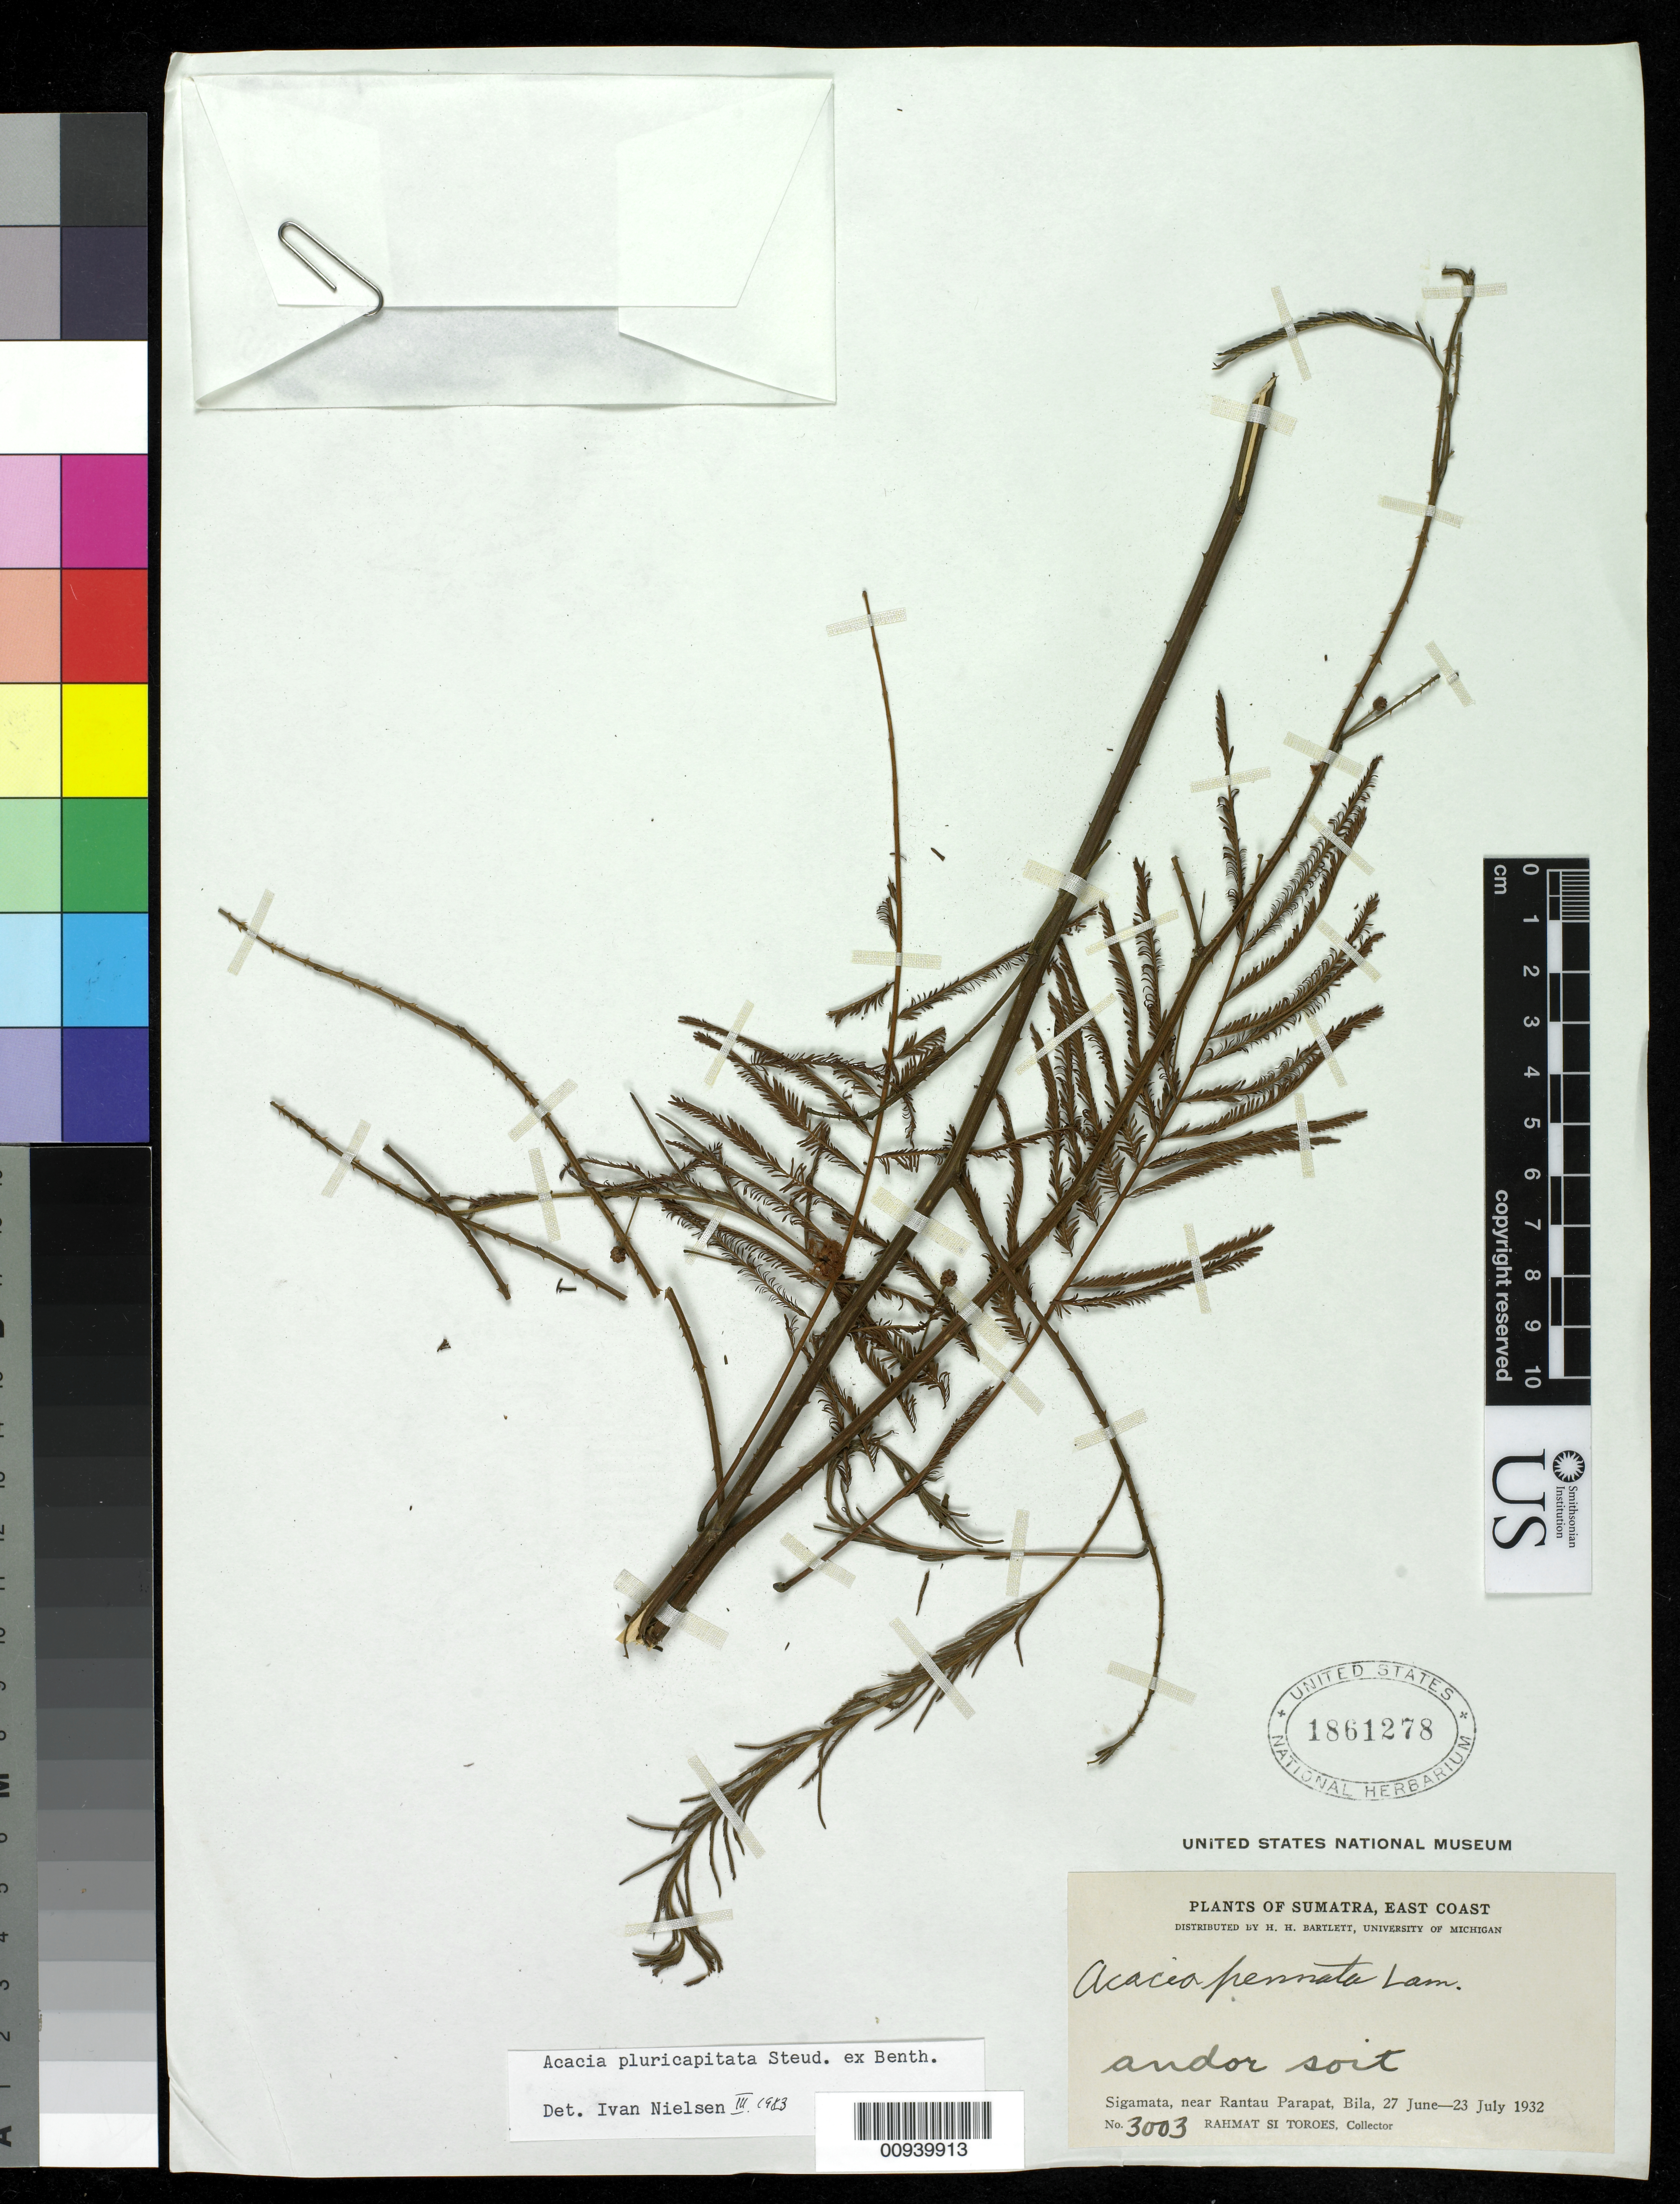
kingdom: Plantae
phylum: Tracheophyta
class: Magnoliopsida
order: Fabales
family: Fabaceae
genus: Senegalia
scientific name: Senegalia pluricapitata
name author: (Steud.) Maslin et al.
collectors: Rahmat Si Boeea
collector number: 3003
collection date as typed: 27 Jun 1932 to 23 Jul 1932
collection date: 1932-06-27/1932-07-23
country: Indonesia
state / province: Sumatra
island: Sumatra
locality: (East Coast) Sigamata, near Rantau Parapat, Bila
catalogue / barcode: US 1861278